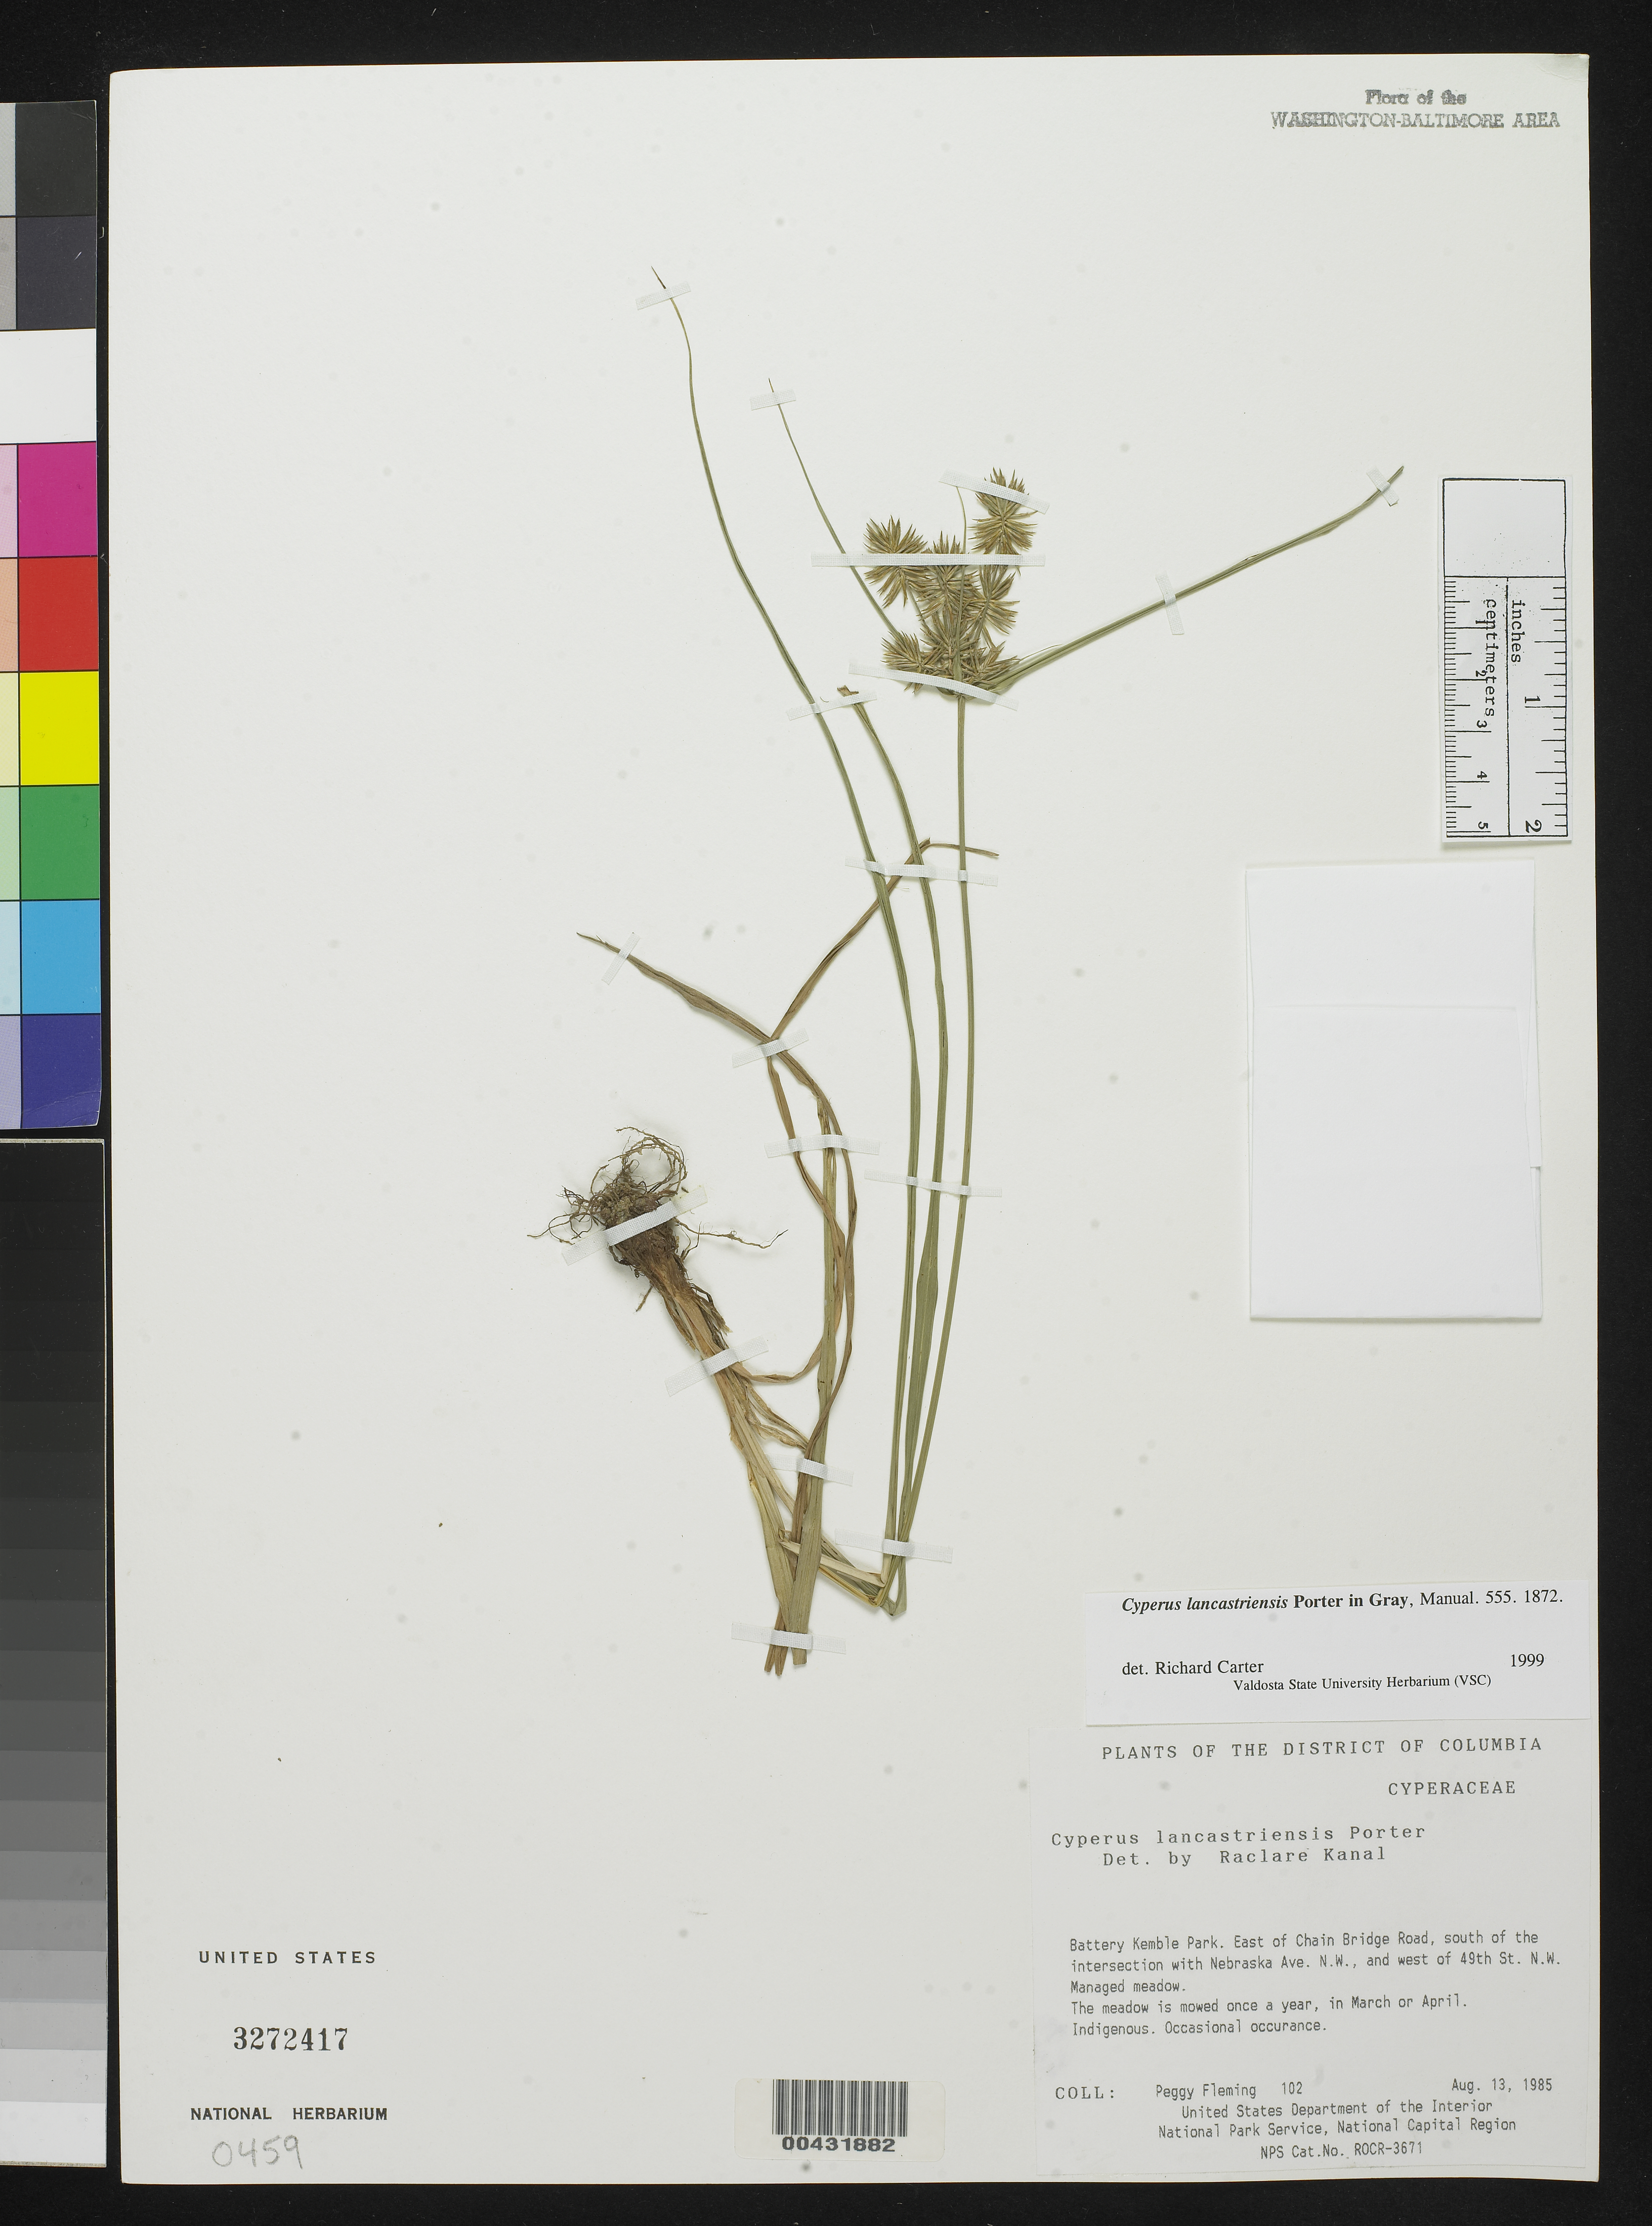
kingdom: Plantae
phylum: Tracheophyta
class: Liliopsida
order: Poales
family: Cyperaceae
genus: Cyperus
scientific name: Cyperus lancastriensis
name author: Porter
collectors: P. Fleming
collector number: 102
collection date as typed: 13 Aug 1985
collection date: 1985-08-13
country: United States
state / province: District of Columbia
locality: Battery Kemble Park E of Chain Bridge Road, S of the intersection with Nebraska Ave, NE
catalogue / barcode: US 3272417